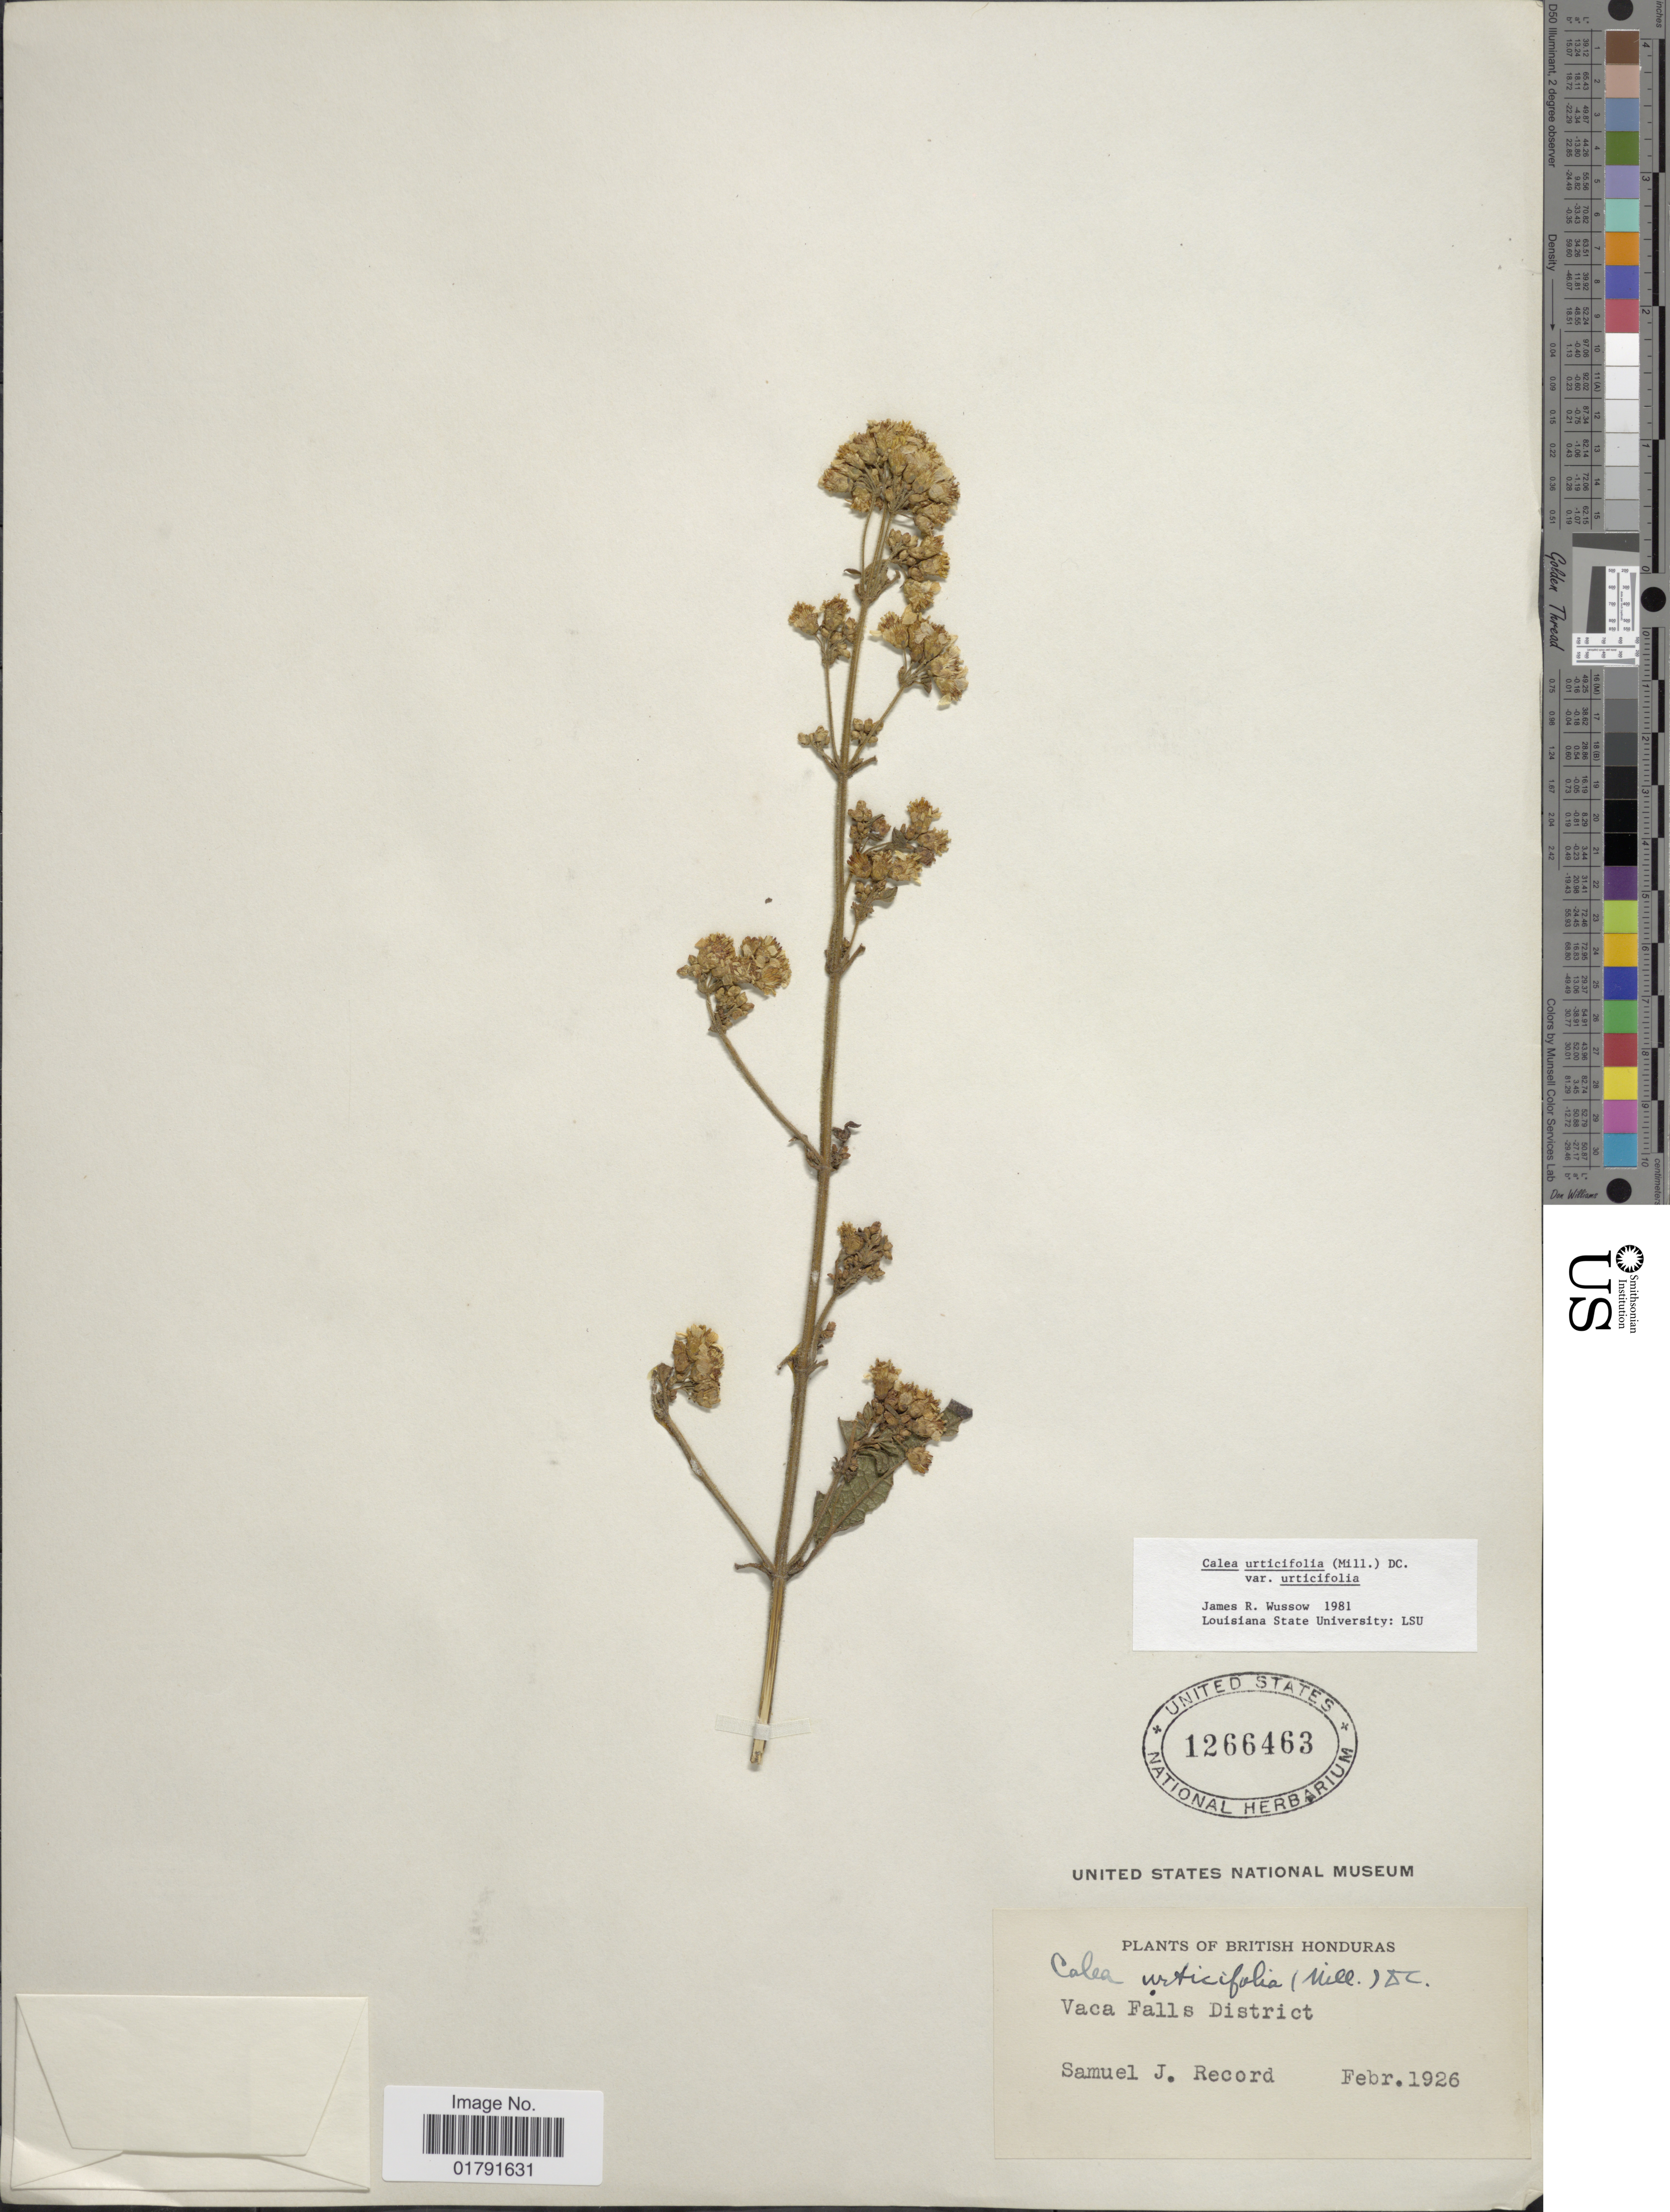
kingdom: Plantae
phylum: Tracheophyta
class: Magnoliopsida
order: Asterales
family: Asteraceae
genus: Calea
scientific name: Calea urticifolia var. urticifolia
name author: (Mill.) DC.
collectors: S. J. Record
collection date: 1926-02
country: Belize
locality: Vaca Falls District.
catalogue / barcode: US 1266463